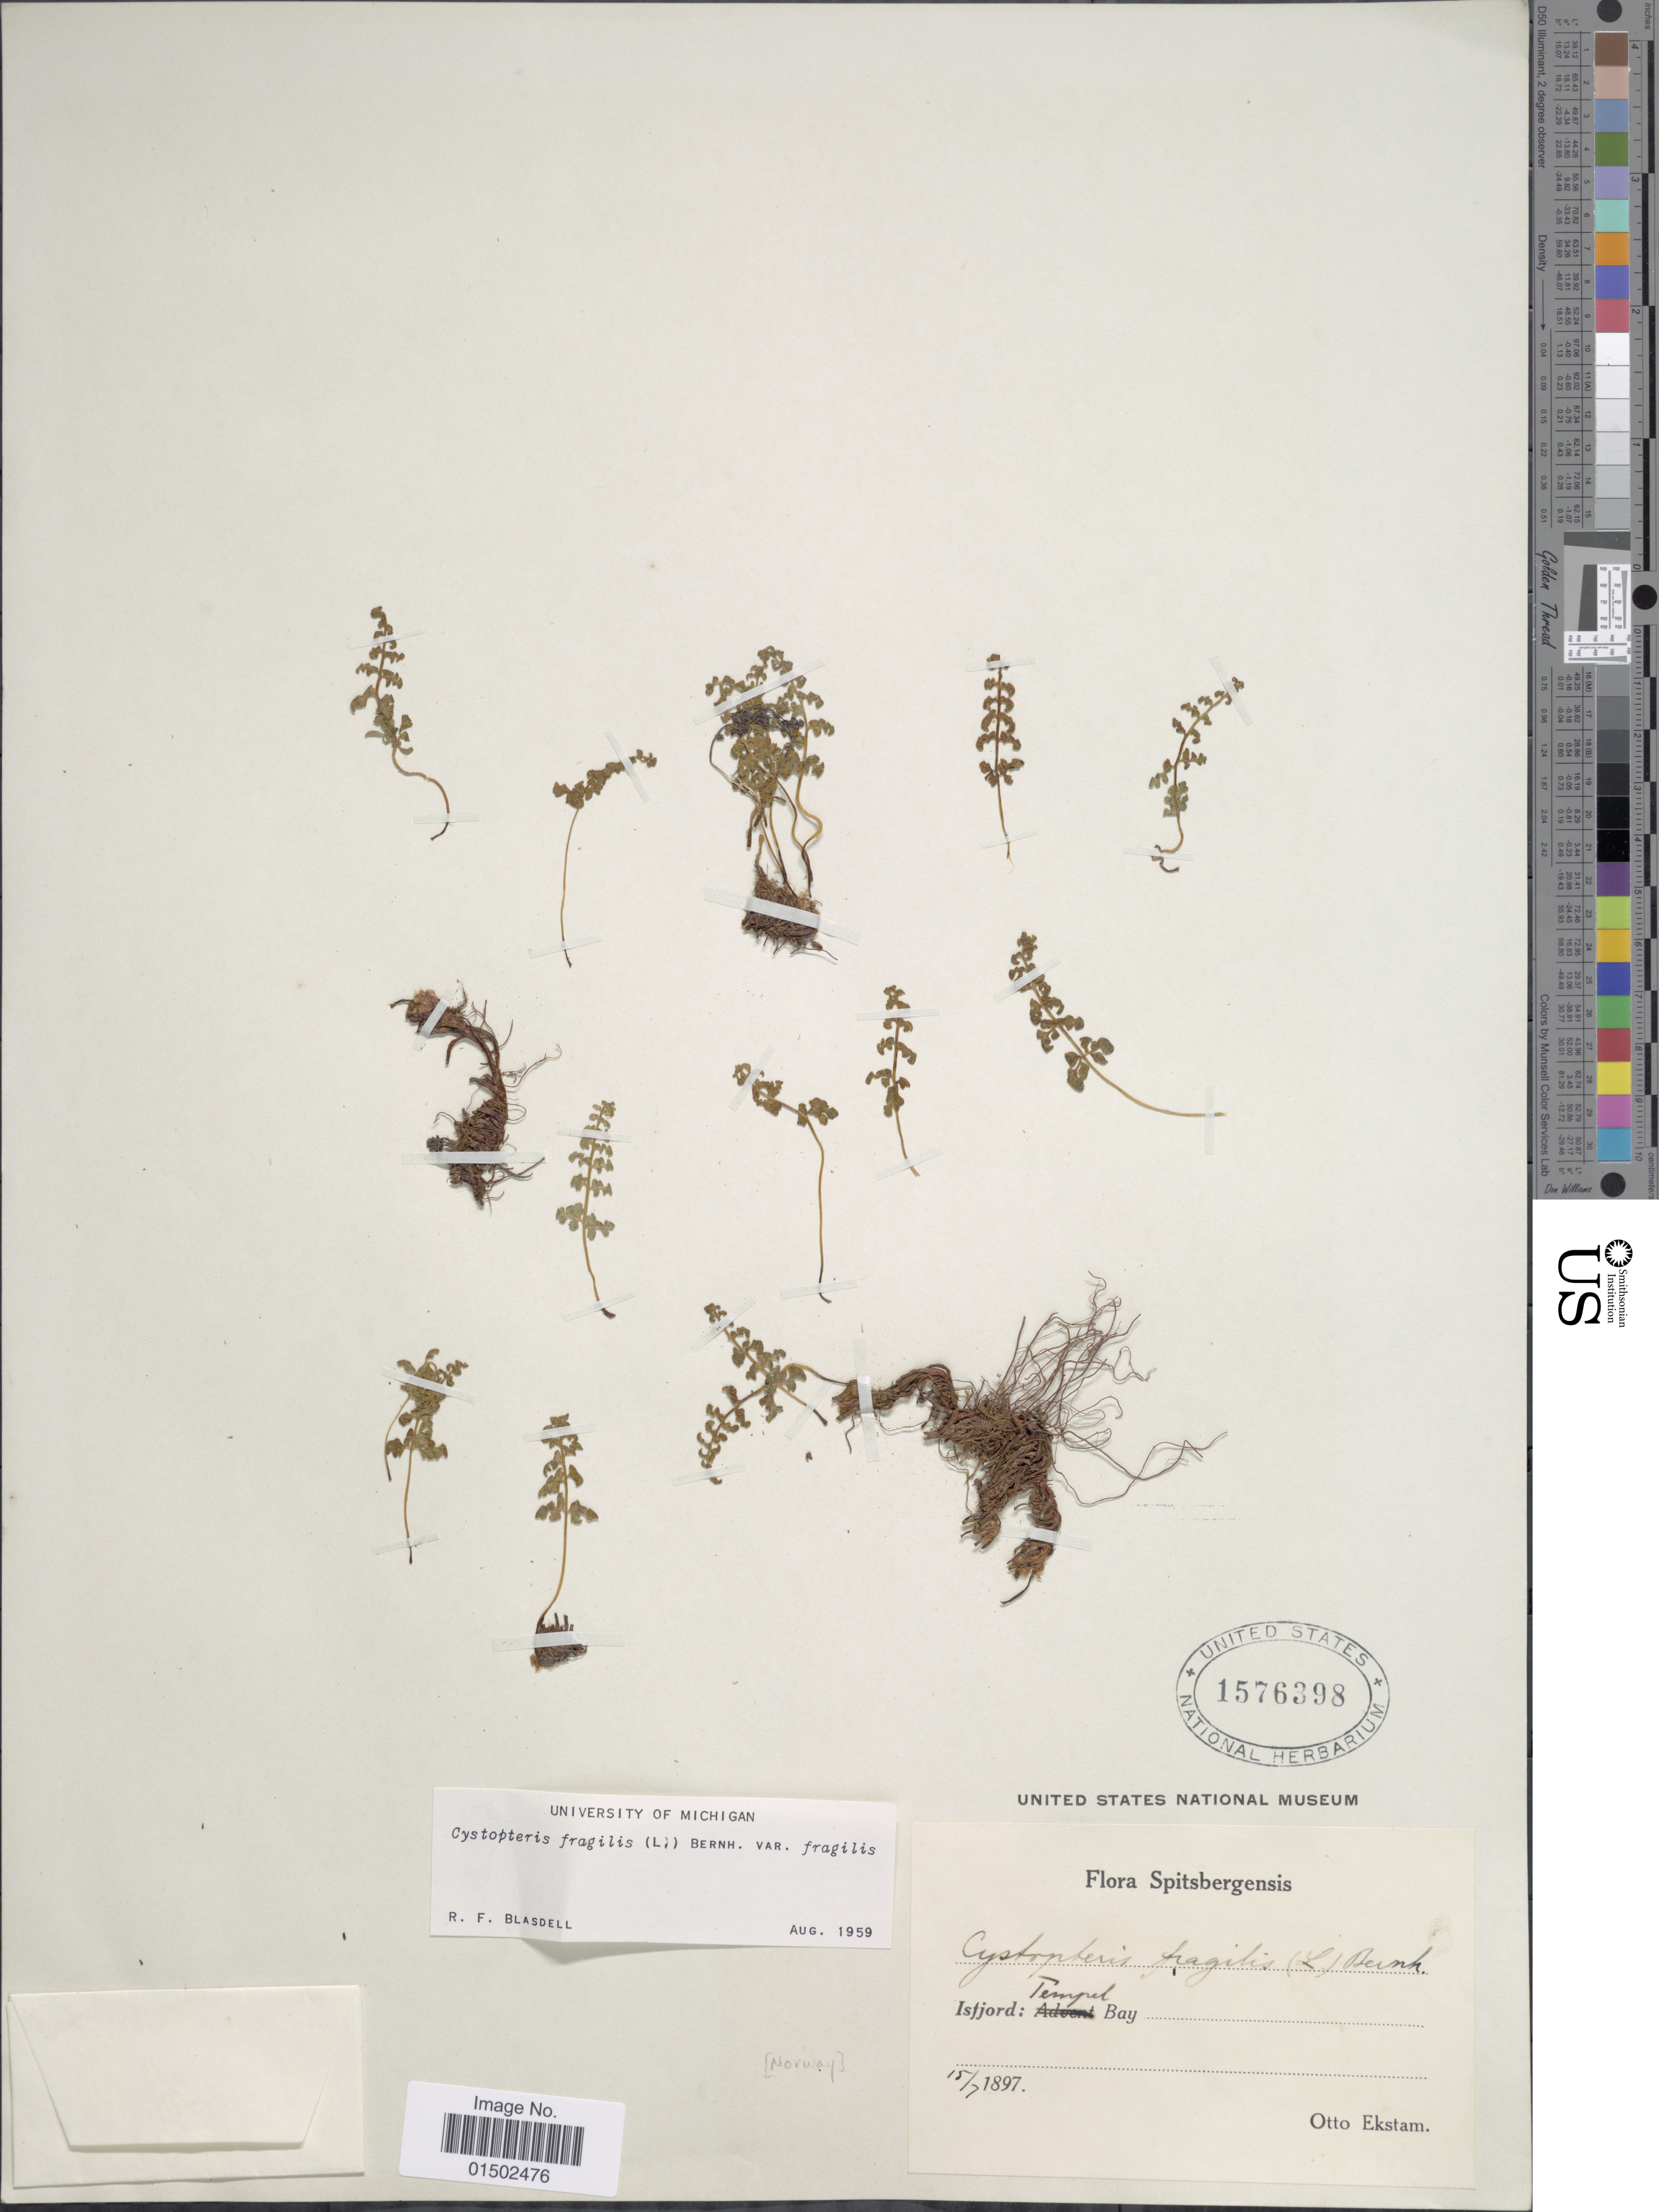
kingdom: Plantae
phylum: Tracheophyta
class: Polypodiopsida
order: Polypodiales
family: Cystopteridaceae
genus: Cystopteris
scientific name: Cystopteris fragilis var. fragilis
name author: (L.) Bernh.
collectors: O. Ekstam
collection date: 1897-07-15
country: Canada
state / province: Ontario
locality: Spitsbergensis, Isfjord: Tempel Bay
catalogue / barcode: US 1576398